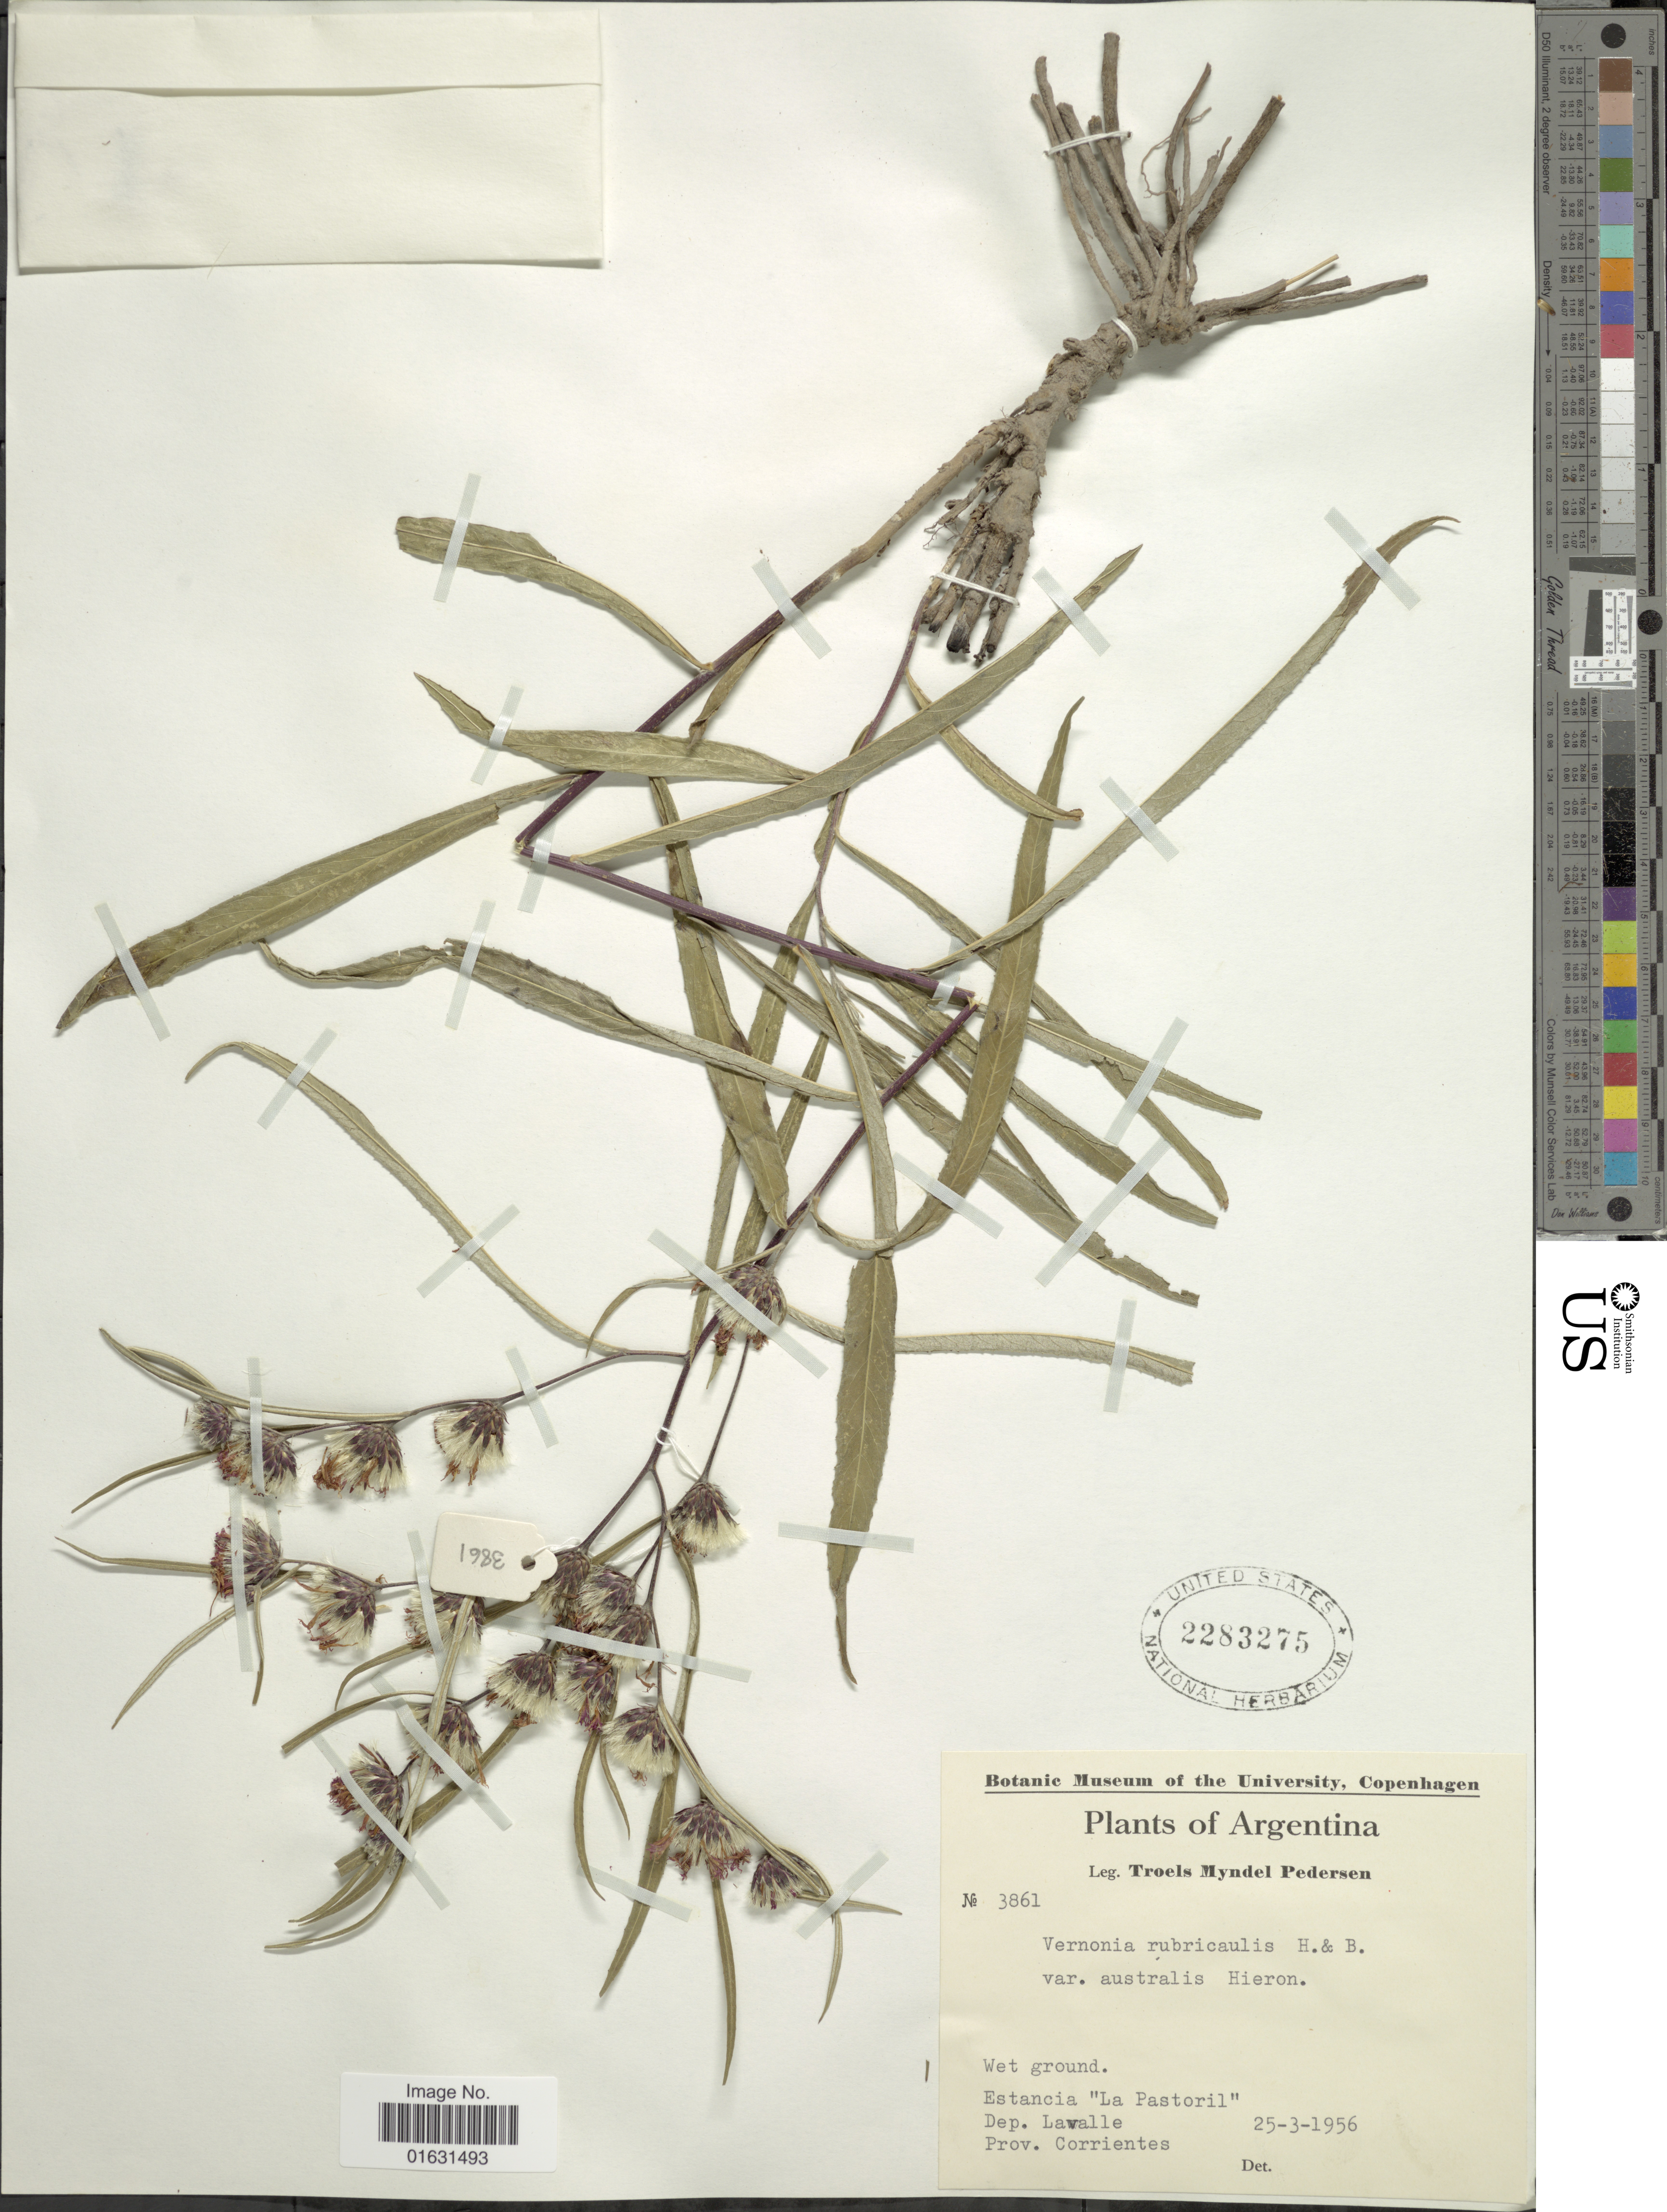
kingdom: Plantae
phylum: Tracheophyta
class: Magnoliopsida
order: Asterales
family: Asteraceae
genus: Lessingianthus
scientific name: Lessingianthus rubricaulis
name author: (Humb. & Bonpl.) H. Rob.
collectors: T. Pederson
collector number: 3861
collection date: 1956-03-25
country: Argentina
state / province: Corrientes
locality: Estancia "La Pastoril", Dep. Lavalle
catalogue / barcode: US 2283275